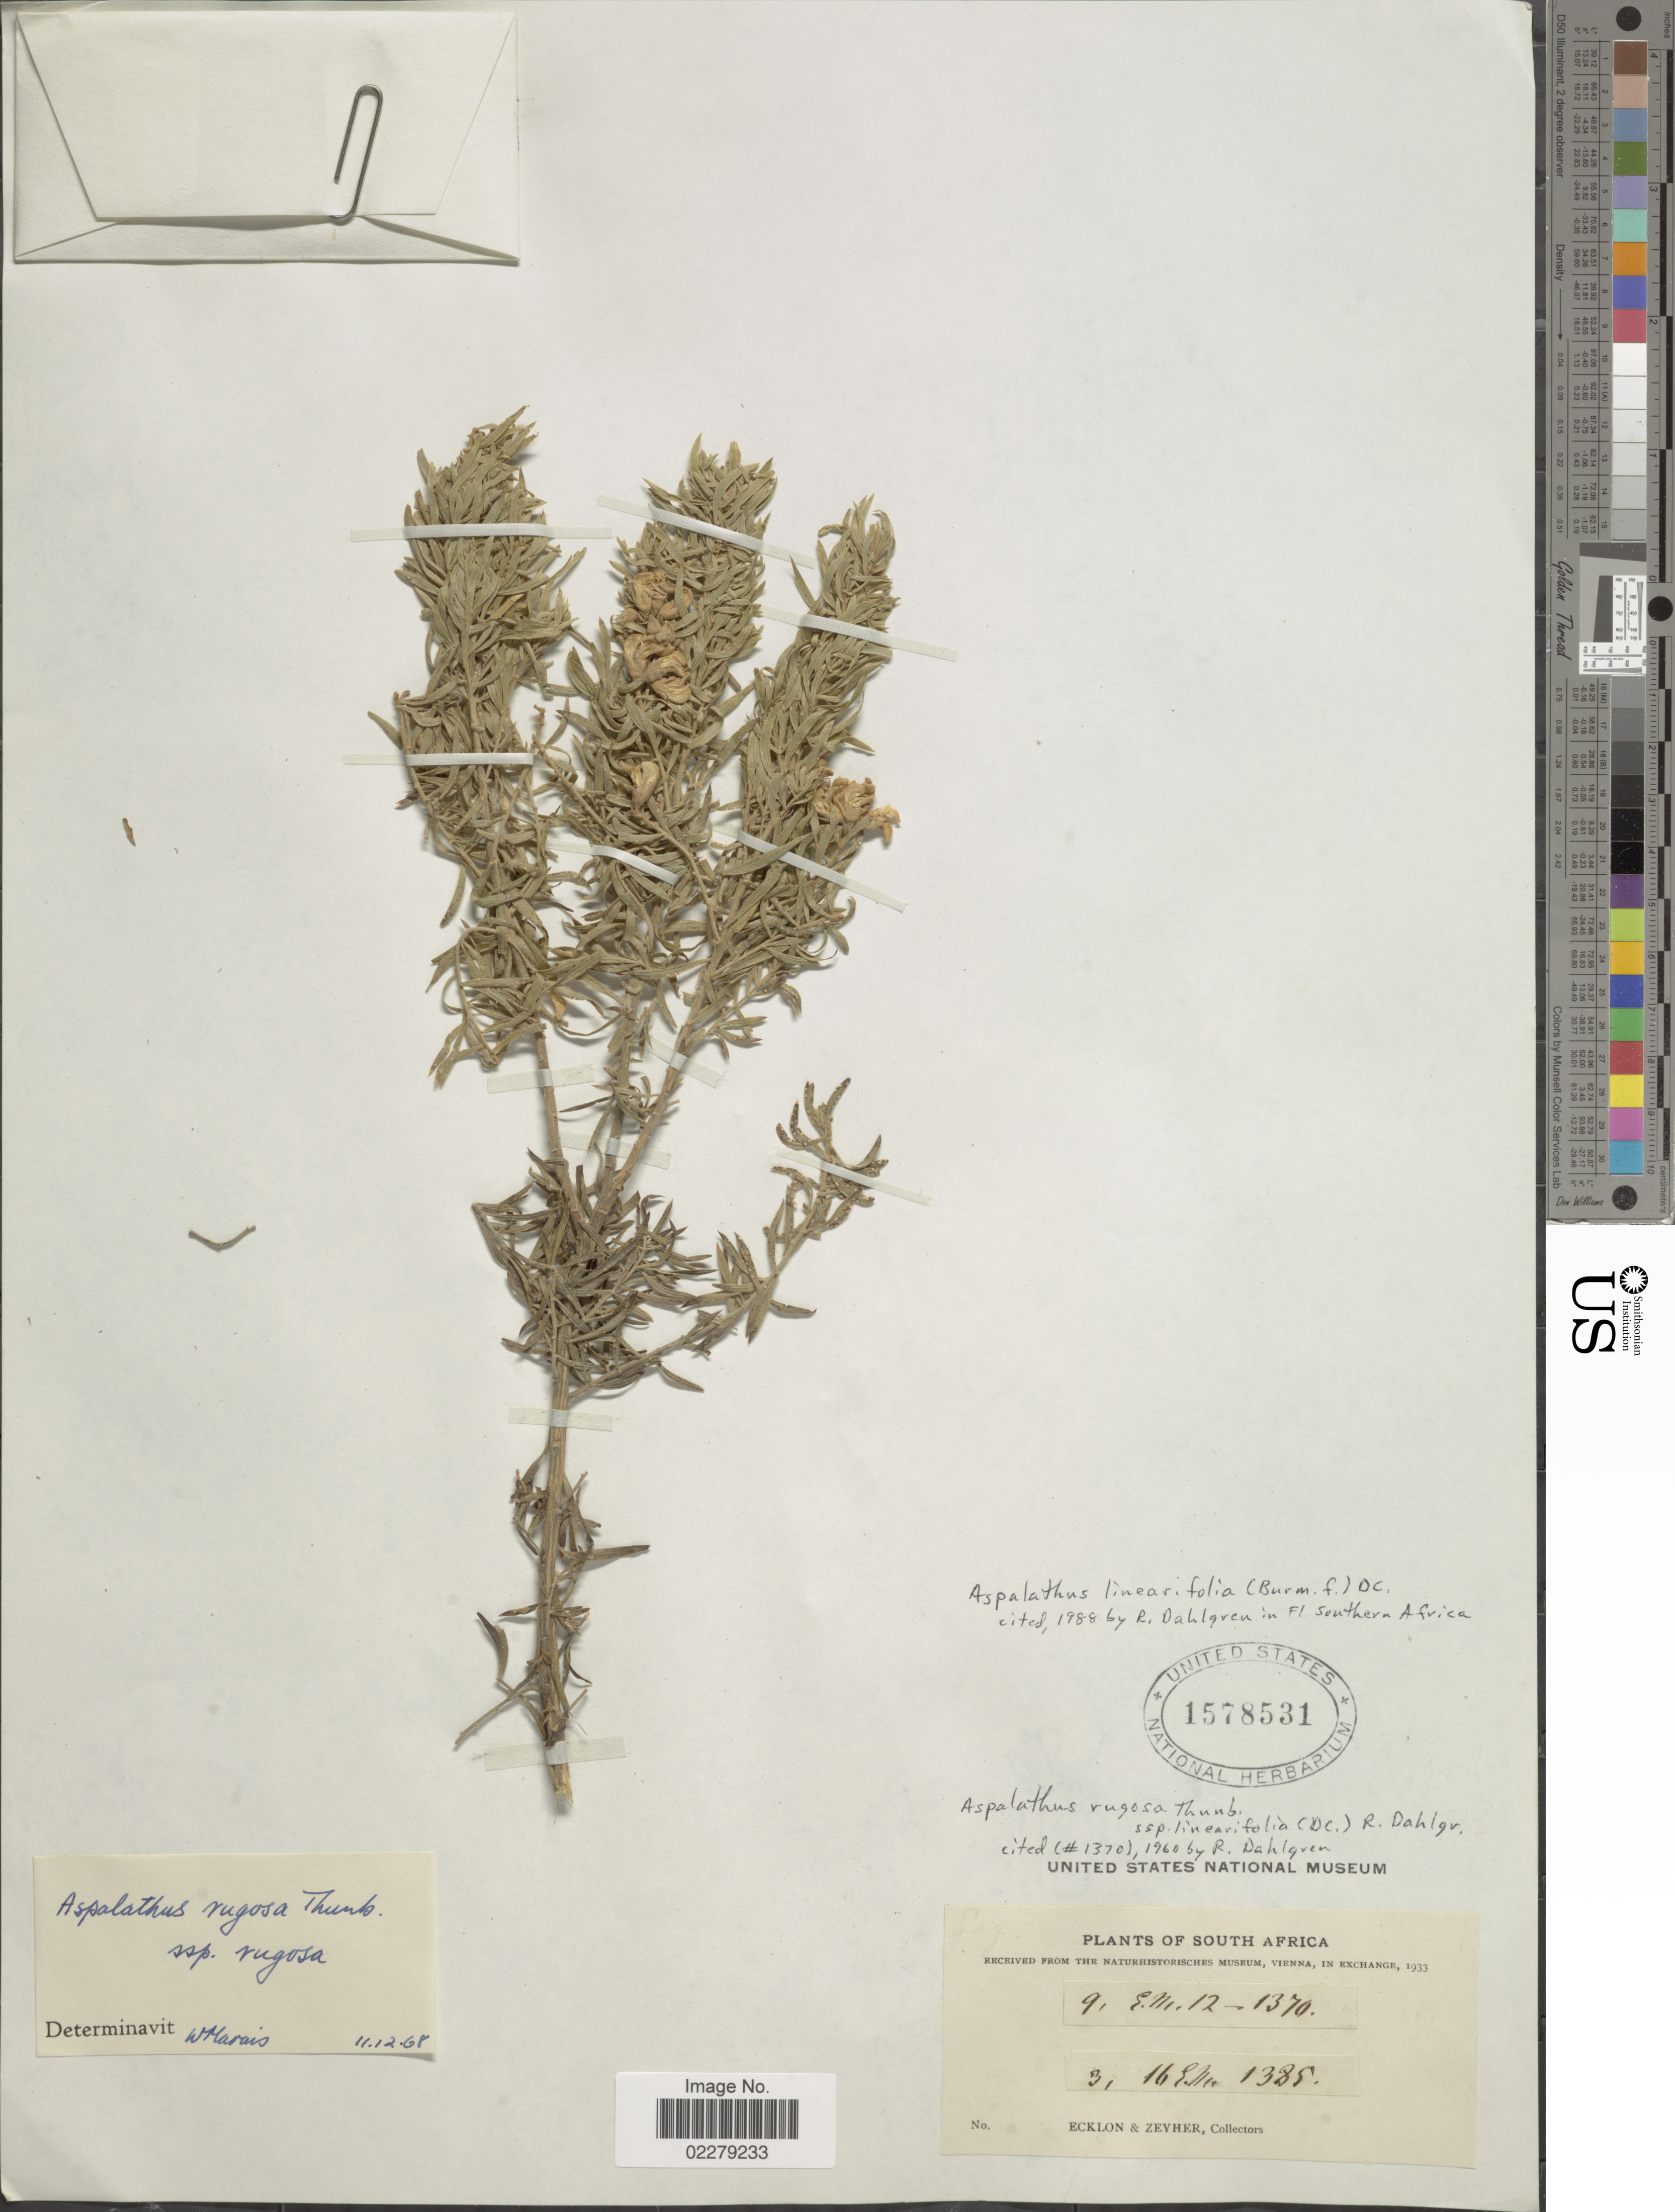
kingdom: Plantae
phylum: Tracheophyta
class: Magnoliopsida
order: Fabales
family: Fabaceae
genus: Aspalathus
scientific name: Aspalathus linearifolia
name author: DC.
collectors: -. Ecklon & -. Zeyher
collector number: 9?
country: South Africa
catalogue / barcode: US 1578531